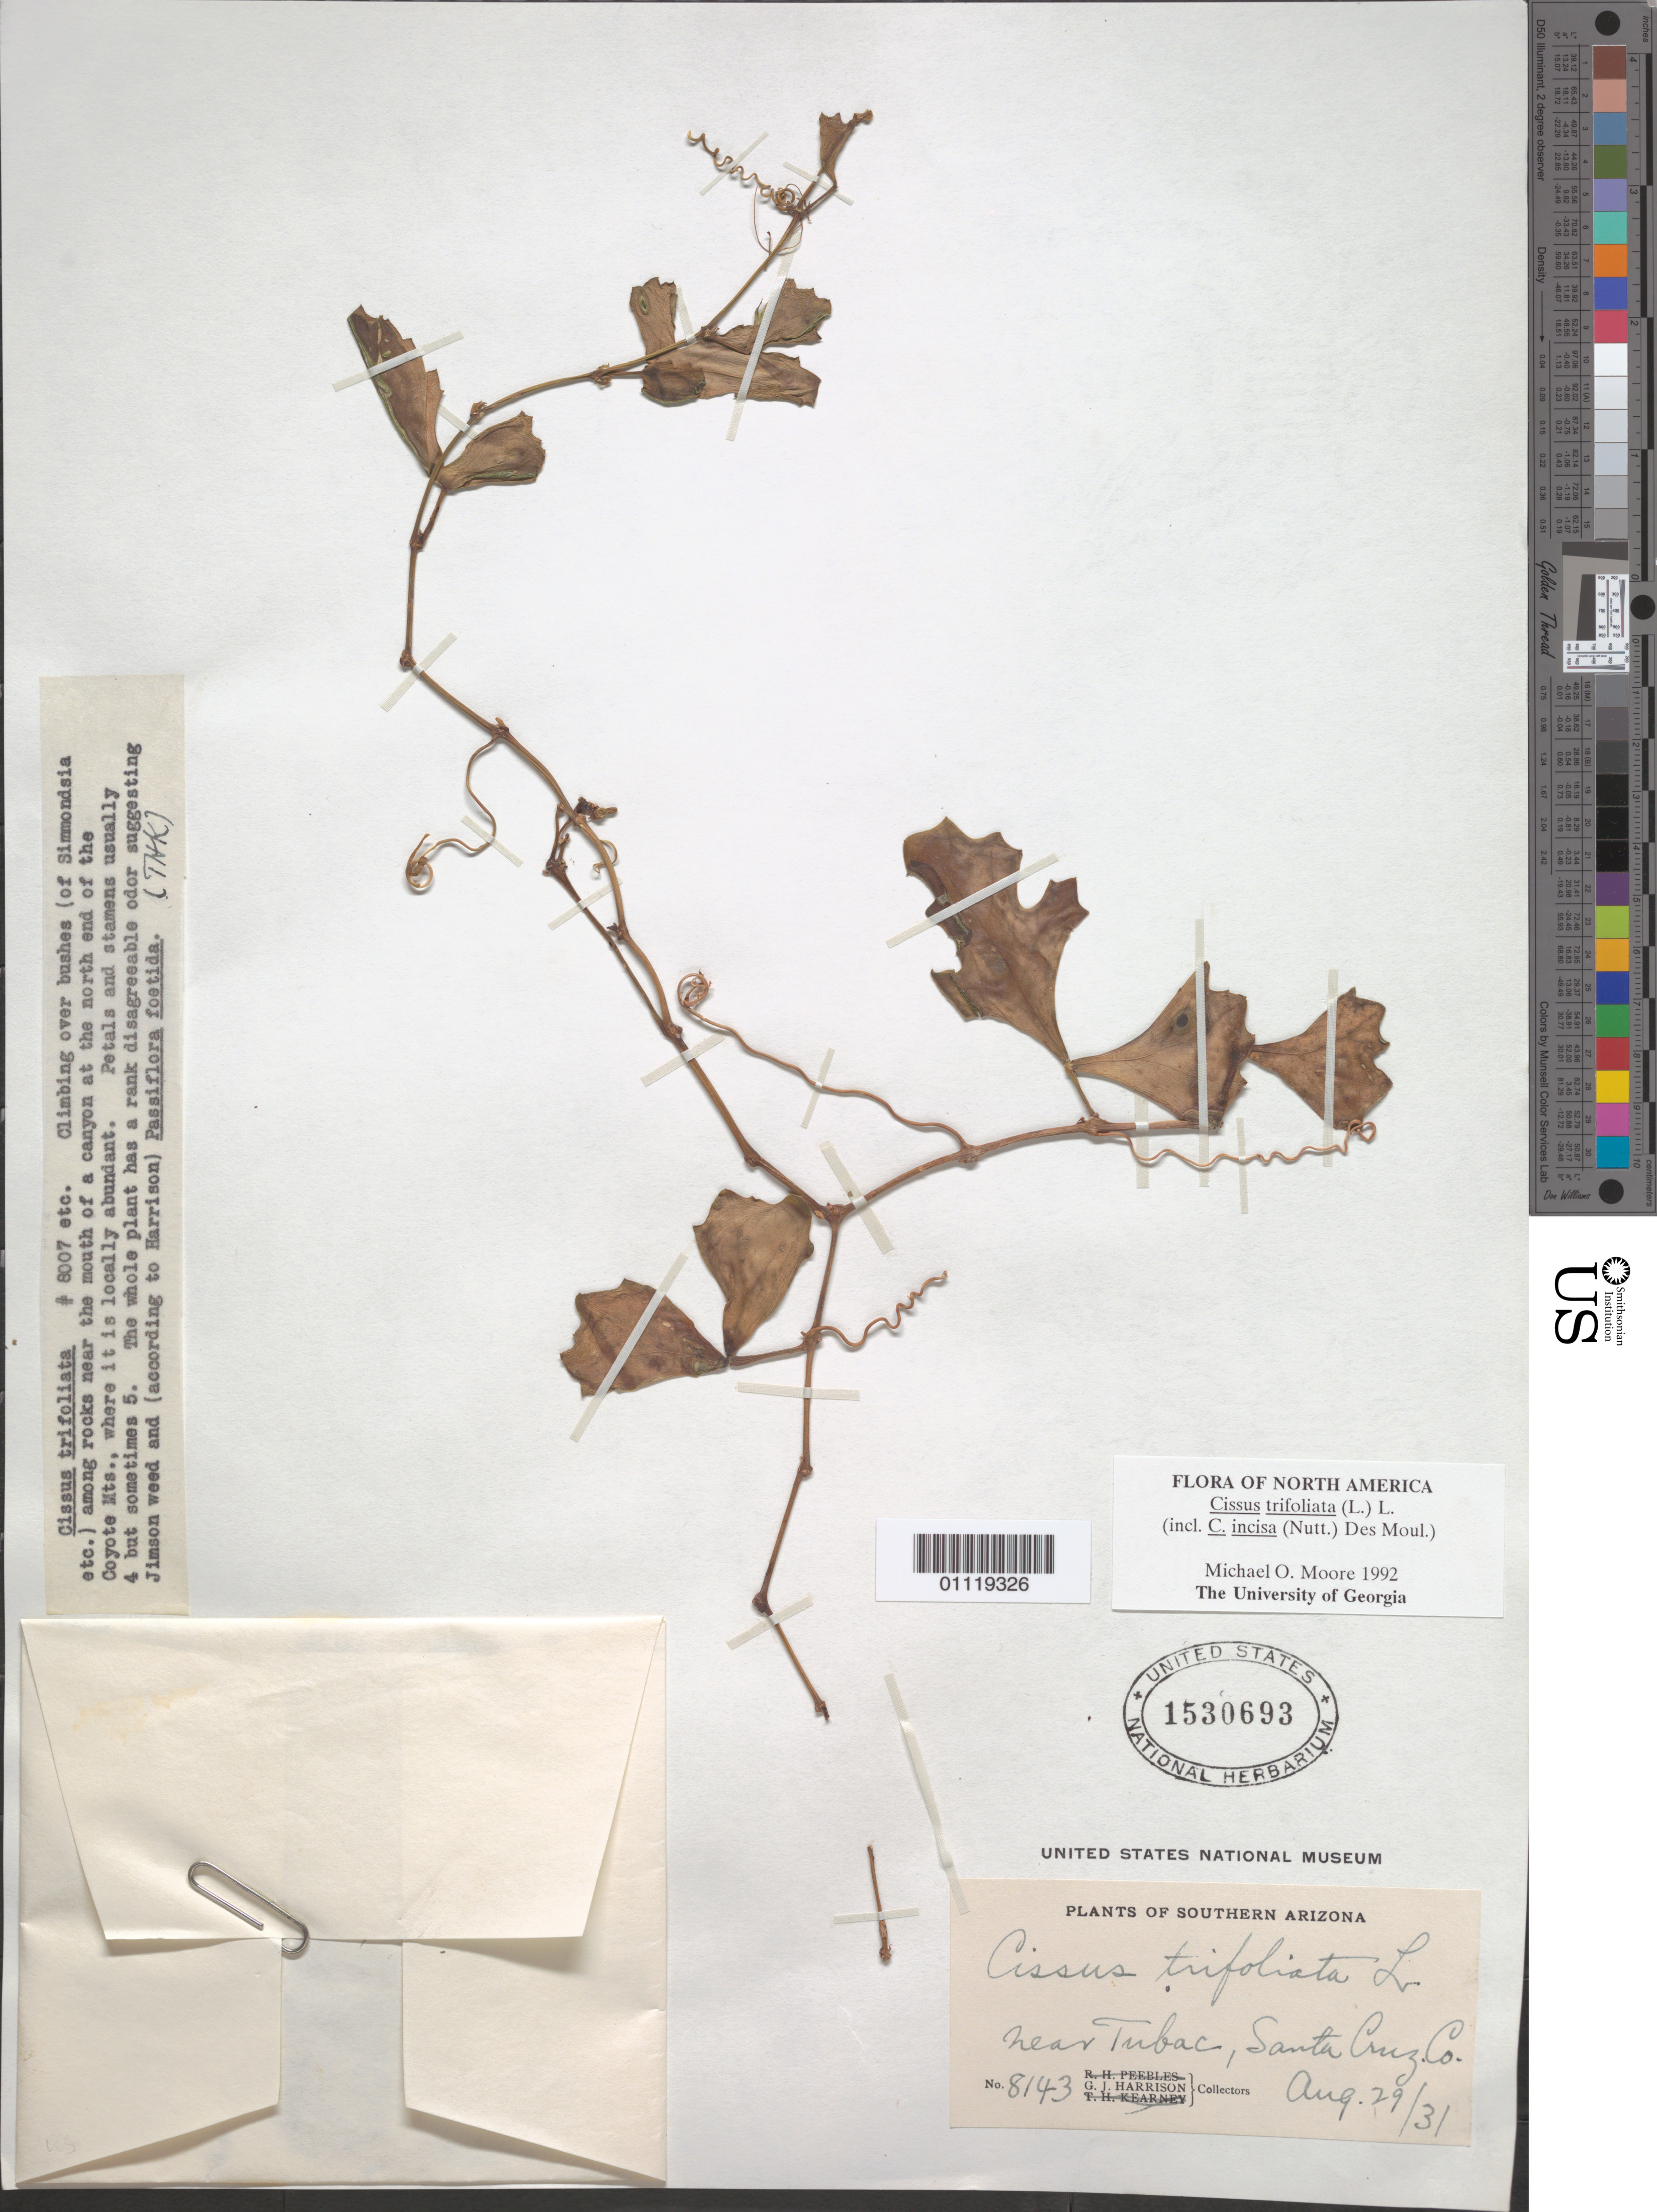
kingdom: Plantae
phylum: Tracheophyta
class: Magnoliopsida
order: Vitales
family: Vitaceae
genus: Cissus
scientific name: Cissus trifoliata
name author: (L.) L.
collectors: G. J. Harrison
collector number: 8143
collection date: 1931-08-29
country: United States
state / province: Arizona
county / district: Santa Cruz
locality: Tubac.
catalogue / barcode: US 1530693